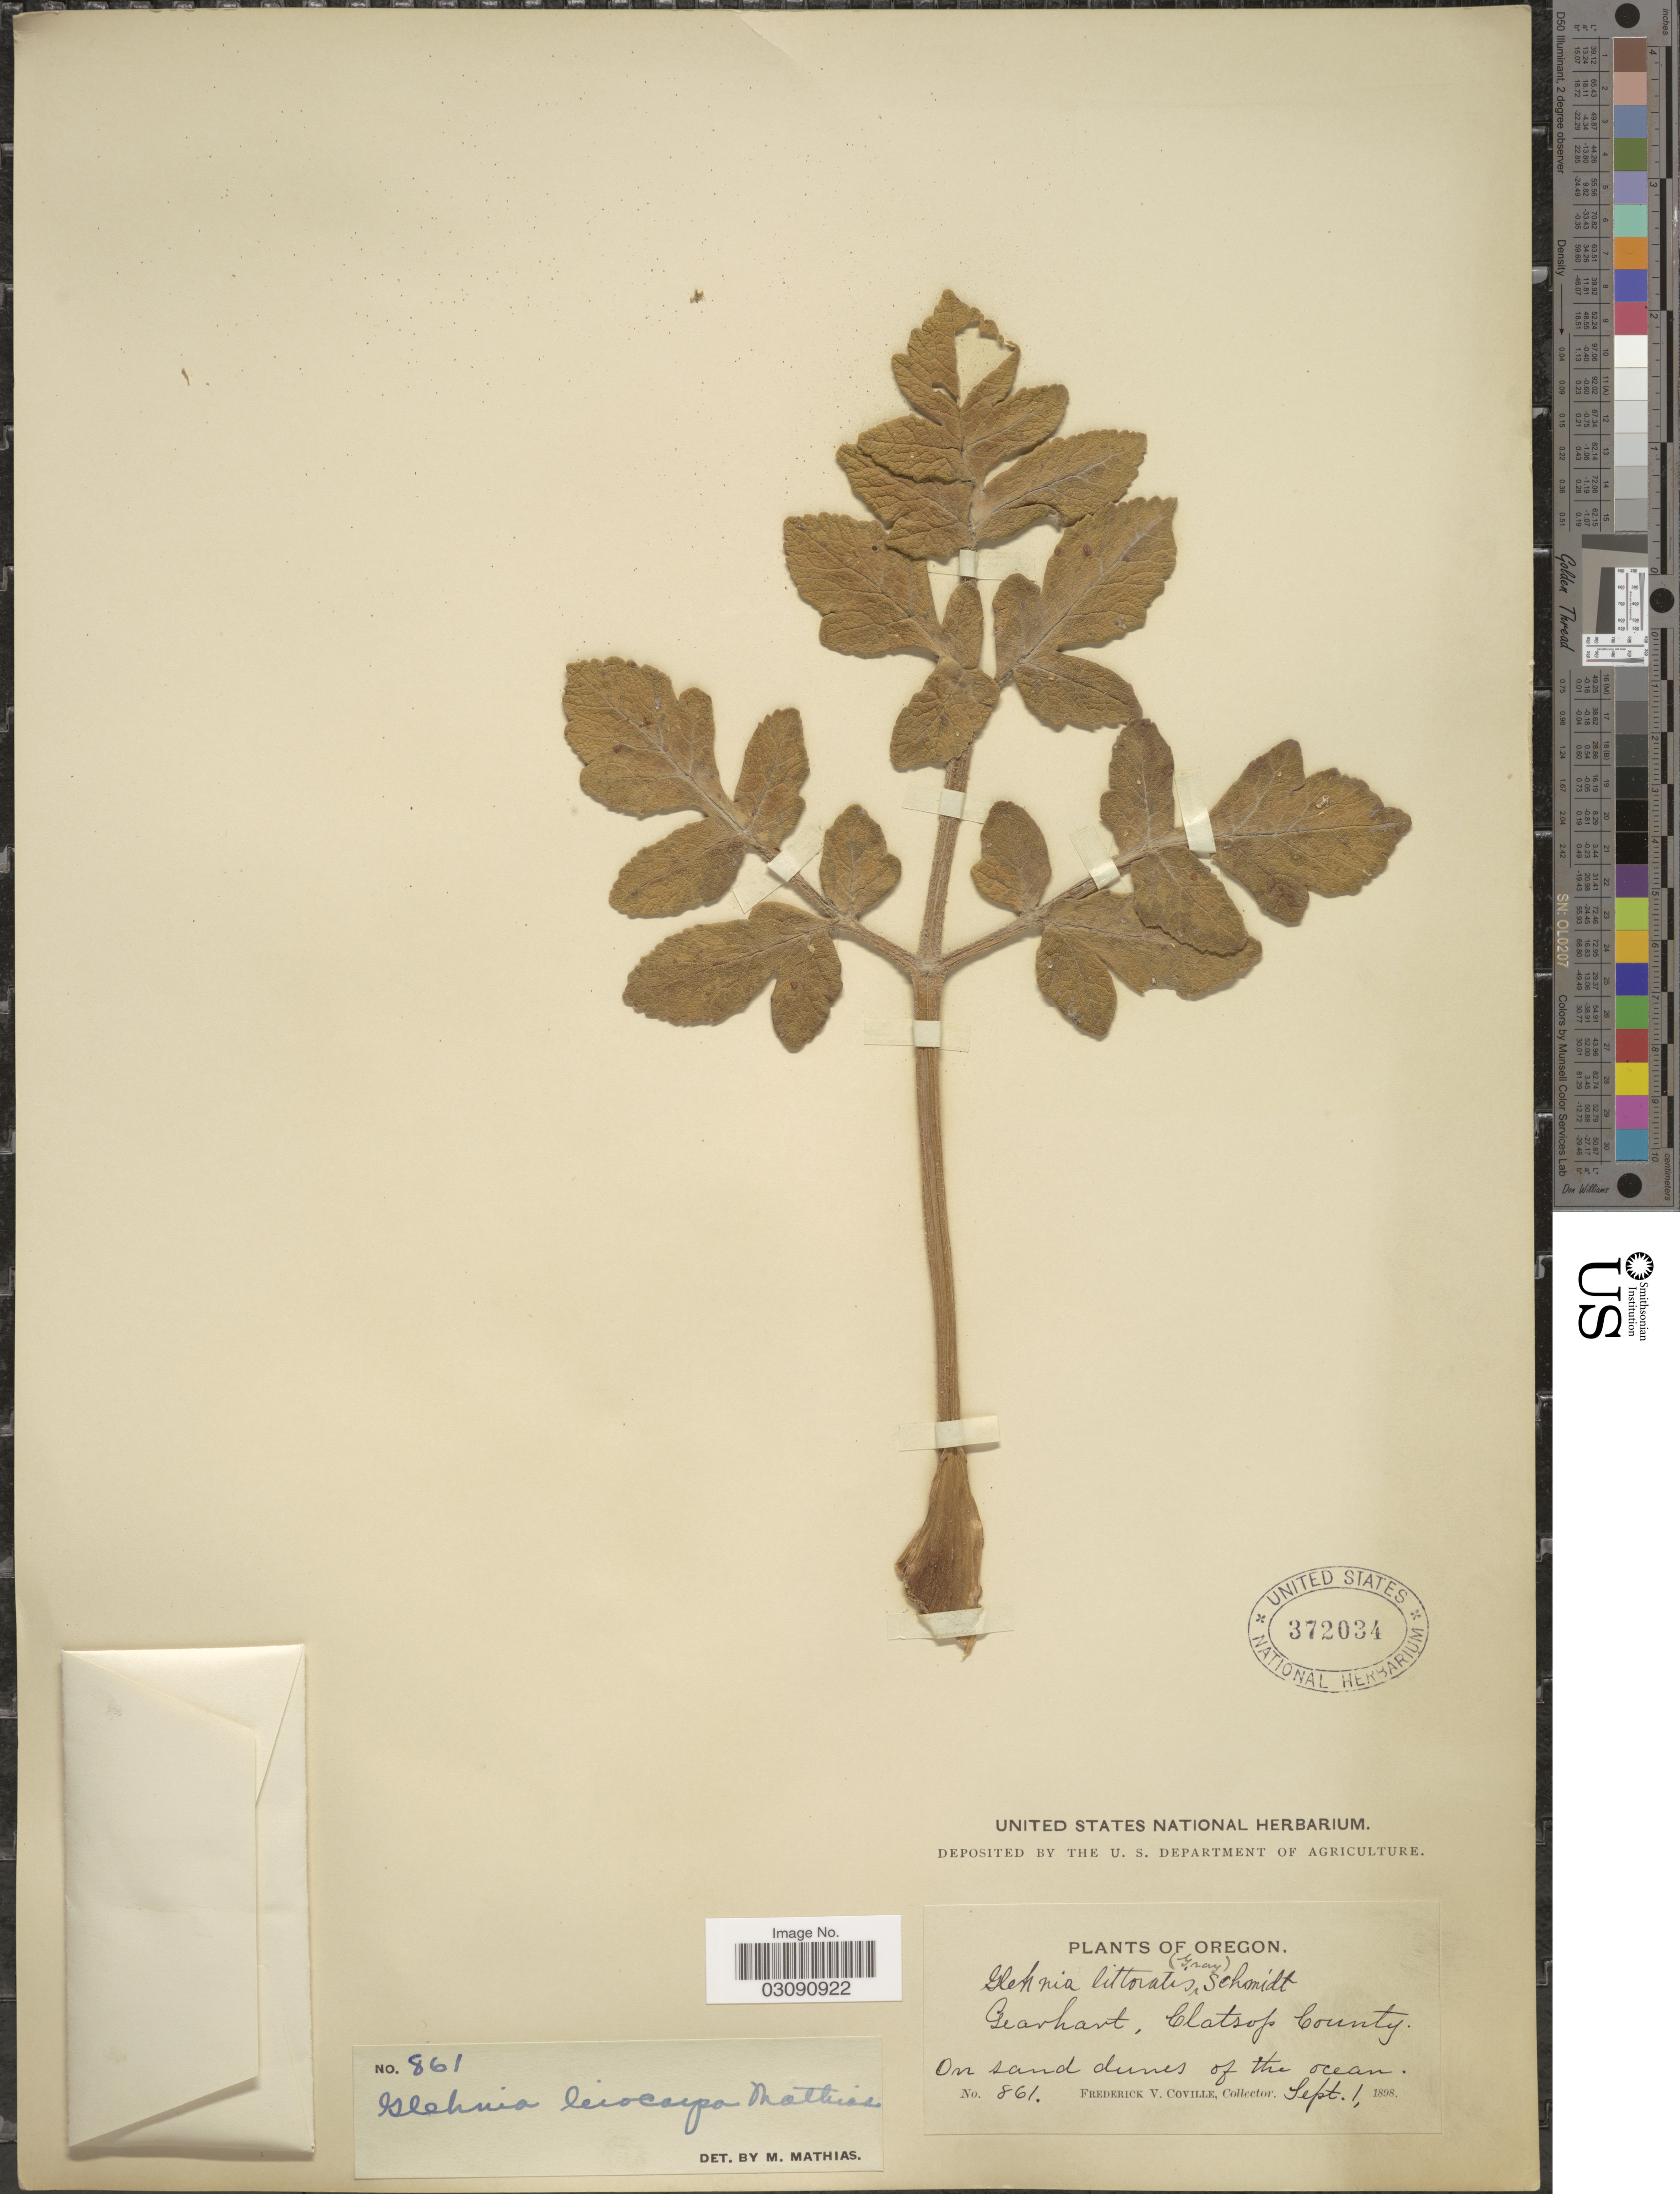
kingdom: Plantae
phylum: Tracheophyta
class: Magnoliopsida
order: Apiales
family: Apiaceae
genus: Glehnia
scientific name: Glehnia littoralis subsp. leiocarpa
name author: (Mathias) Hultén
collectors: F. V. Coville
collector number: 861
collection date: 1898-09-01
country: United States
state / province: Oregon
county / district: Clatsop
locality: Gearhartm Clatsop County.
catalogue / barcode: US 372034